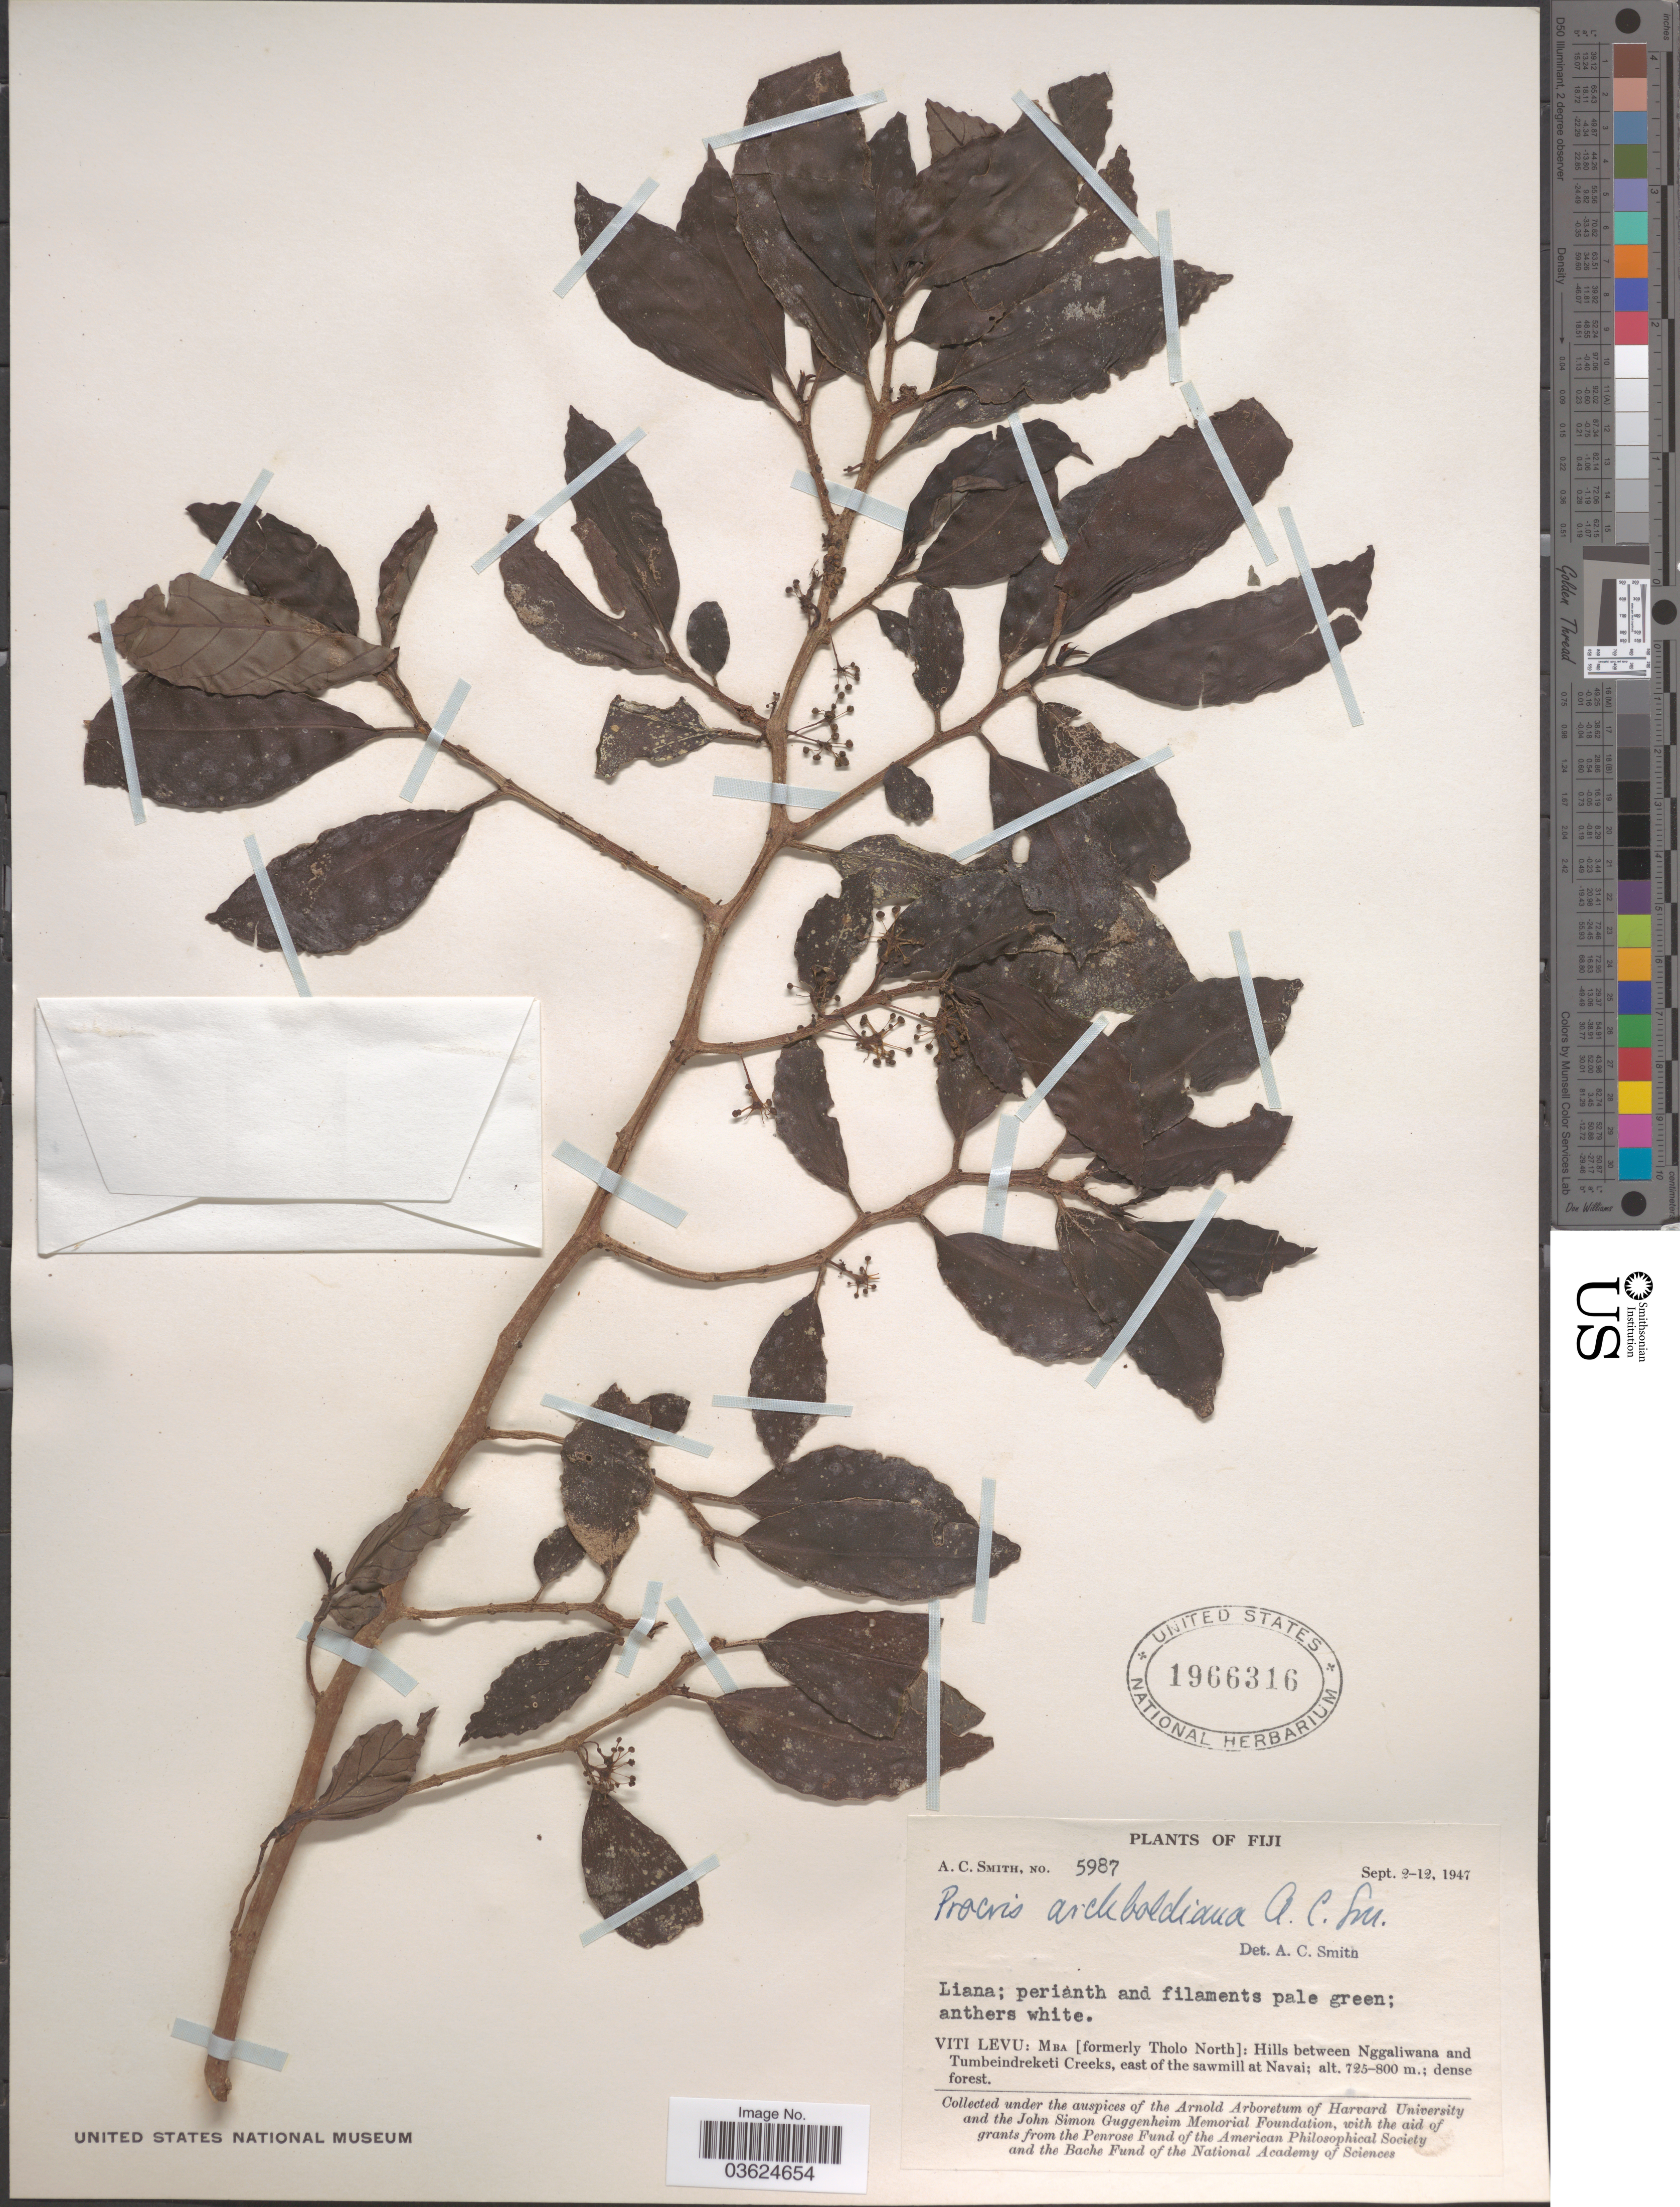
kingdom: Plantae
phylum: Tracheophyta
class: Magnoliopsida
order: Rosales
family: Urticaceae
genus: Procris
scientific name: Procris archboldiana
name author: A.C. Sm.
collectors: A. C. Smith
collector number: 5987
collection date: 1947-09-02/1947-09-12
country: Fiji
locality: Viti Levu: Mba [formerly Tholo North]: Hills between Nggaliwana and Tumbeindreketi Creeks, east of the sawmill at Navai.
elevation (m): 725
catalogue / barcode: US 1966316